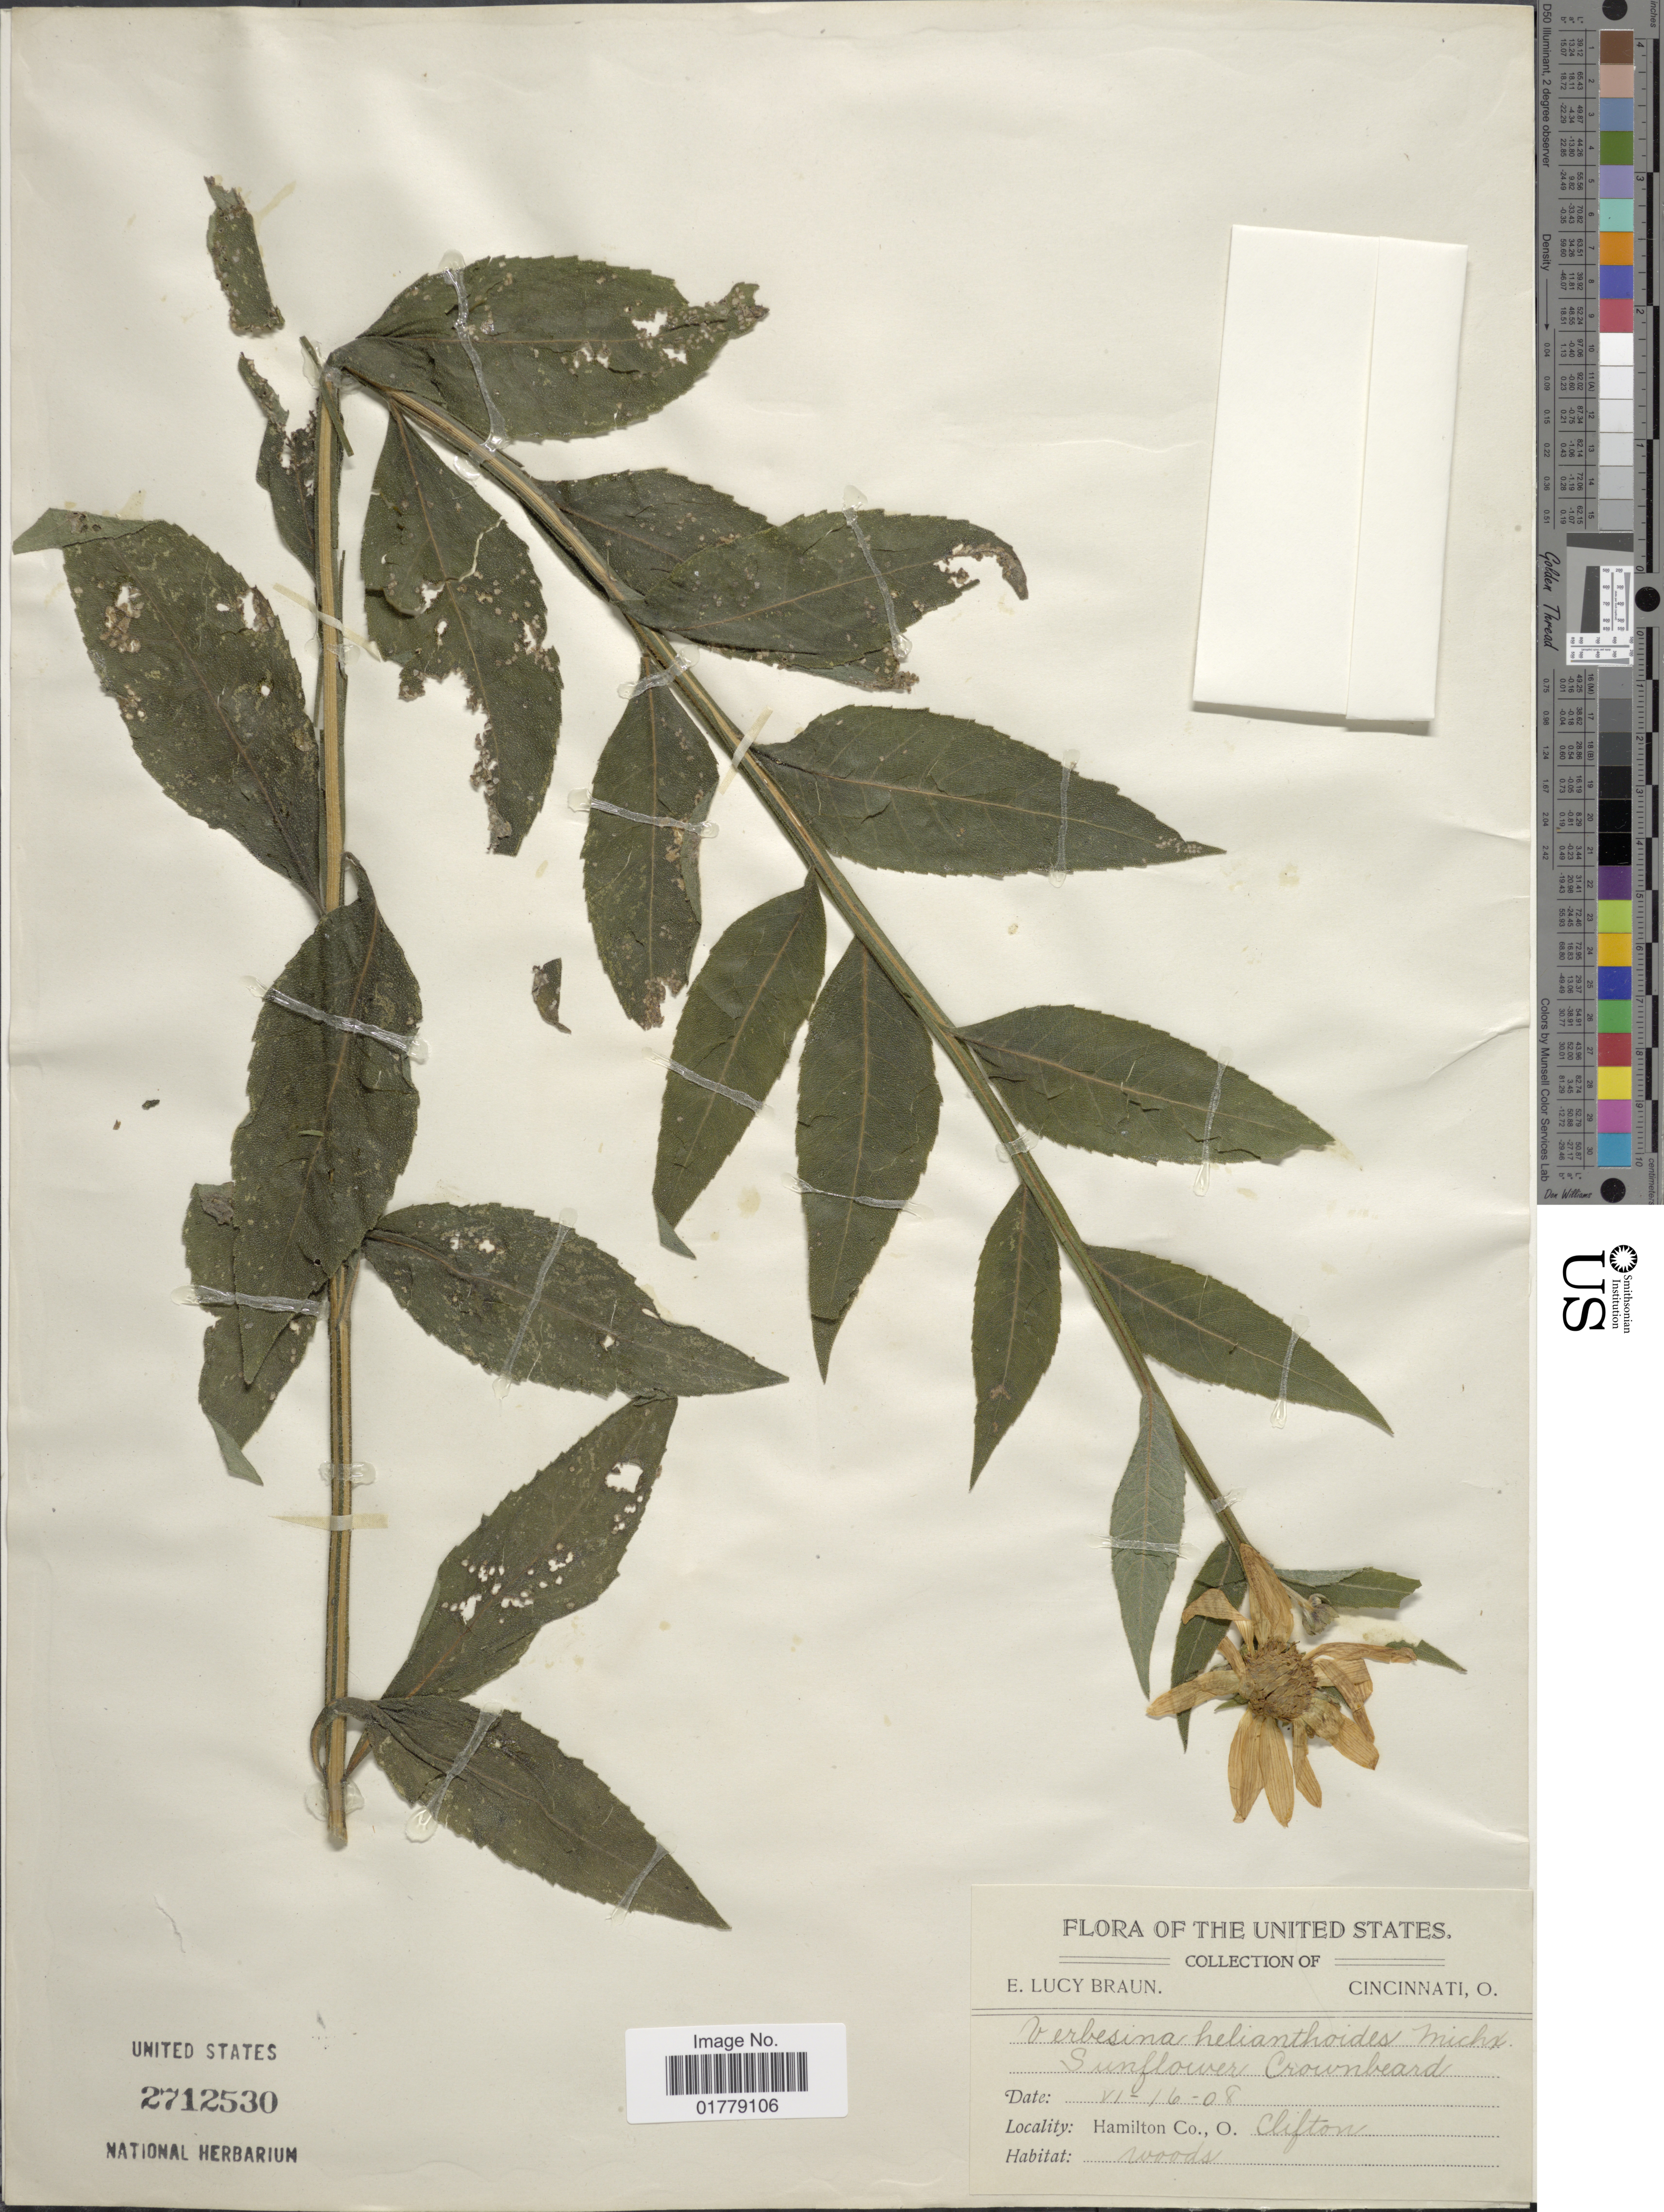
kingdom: Plantae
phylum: Tracheophyta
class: Magnoliopsida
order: Asterales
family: Asteraceae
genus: Verbesina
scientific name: Verbesina helianthoides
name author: Hook. & Arn. in Hook.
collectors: E. L. Braun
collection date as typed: Transcribed d/m/y: 16/6/8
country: United States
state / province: Ohio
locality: Hamilton Co., O. Clifton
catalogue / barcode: US 2712530